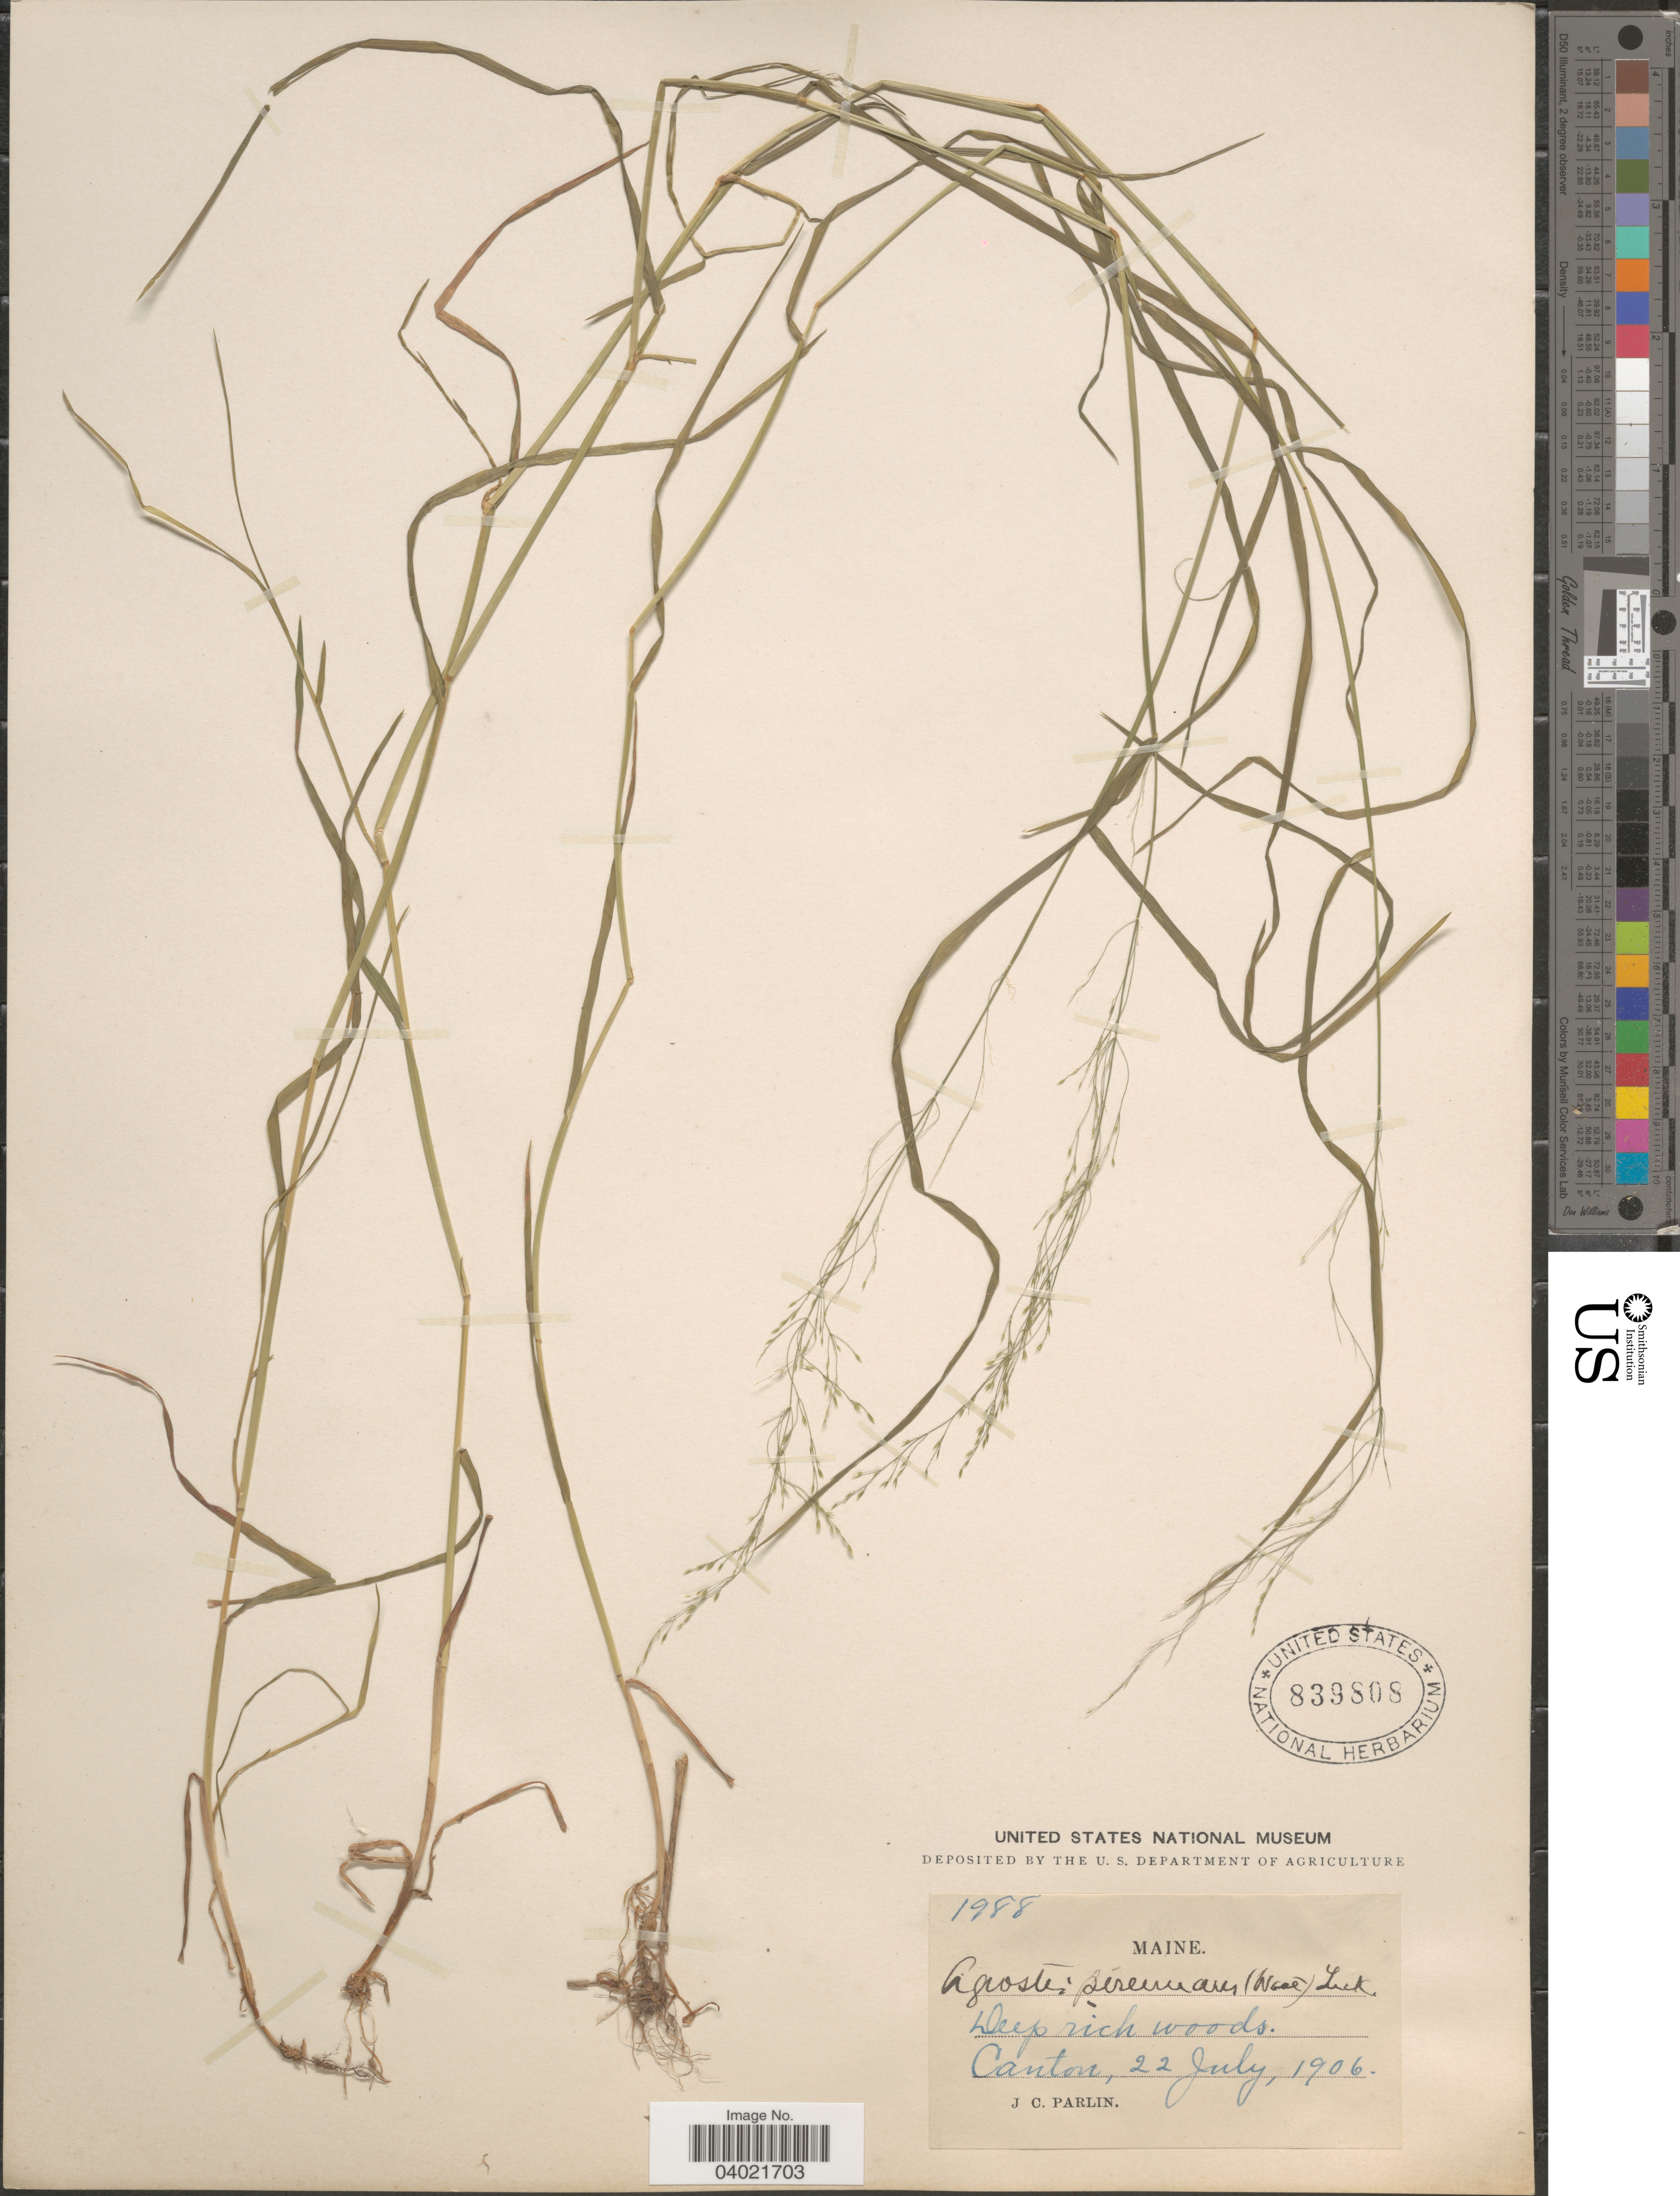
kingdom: Plantae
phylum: Tracheophyta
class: Liliopsida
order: Poales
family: Poaceae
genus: Agrostis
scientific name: Agrostis perennans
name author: (Walter) Tuck.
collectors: J. Parlin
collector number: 1988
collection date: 1906-07-22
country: United States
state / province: Maine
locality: Canton.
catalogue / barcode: US 839808